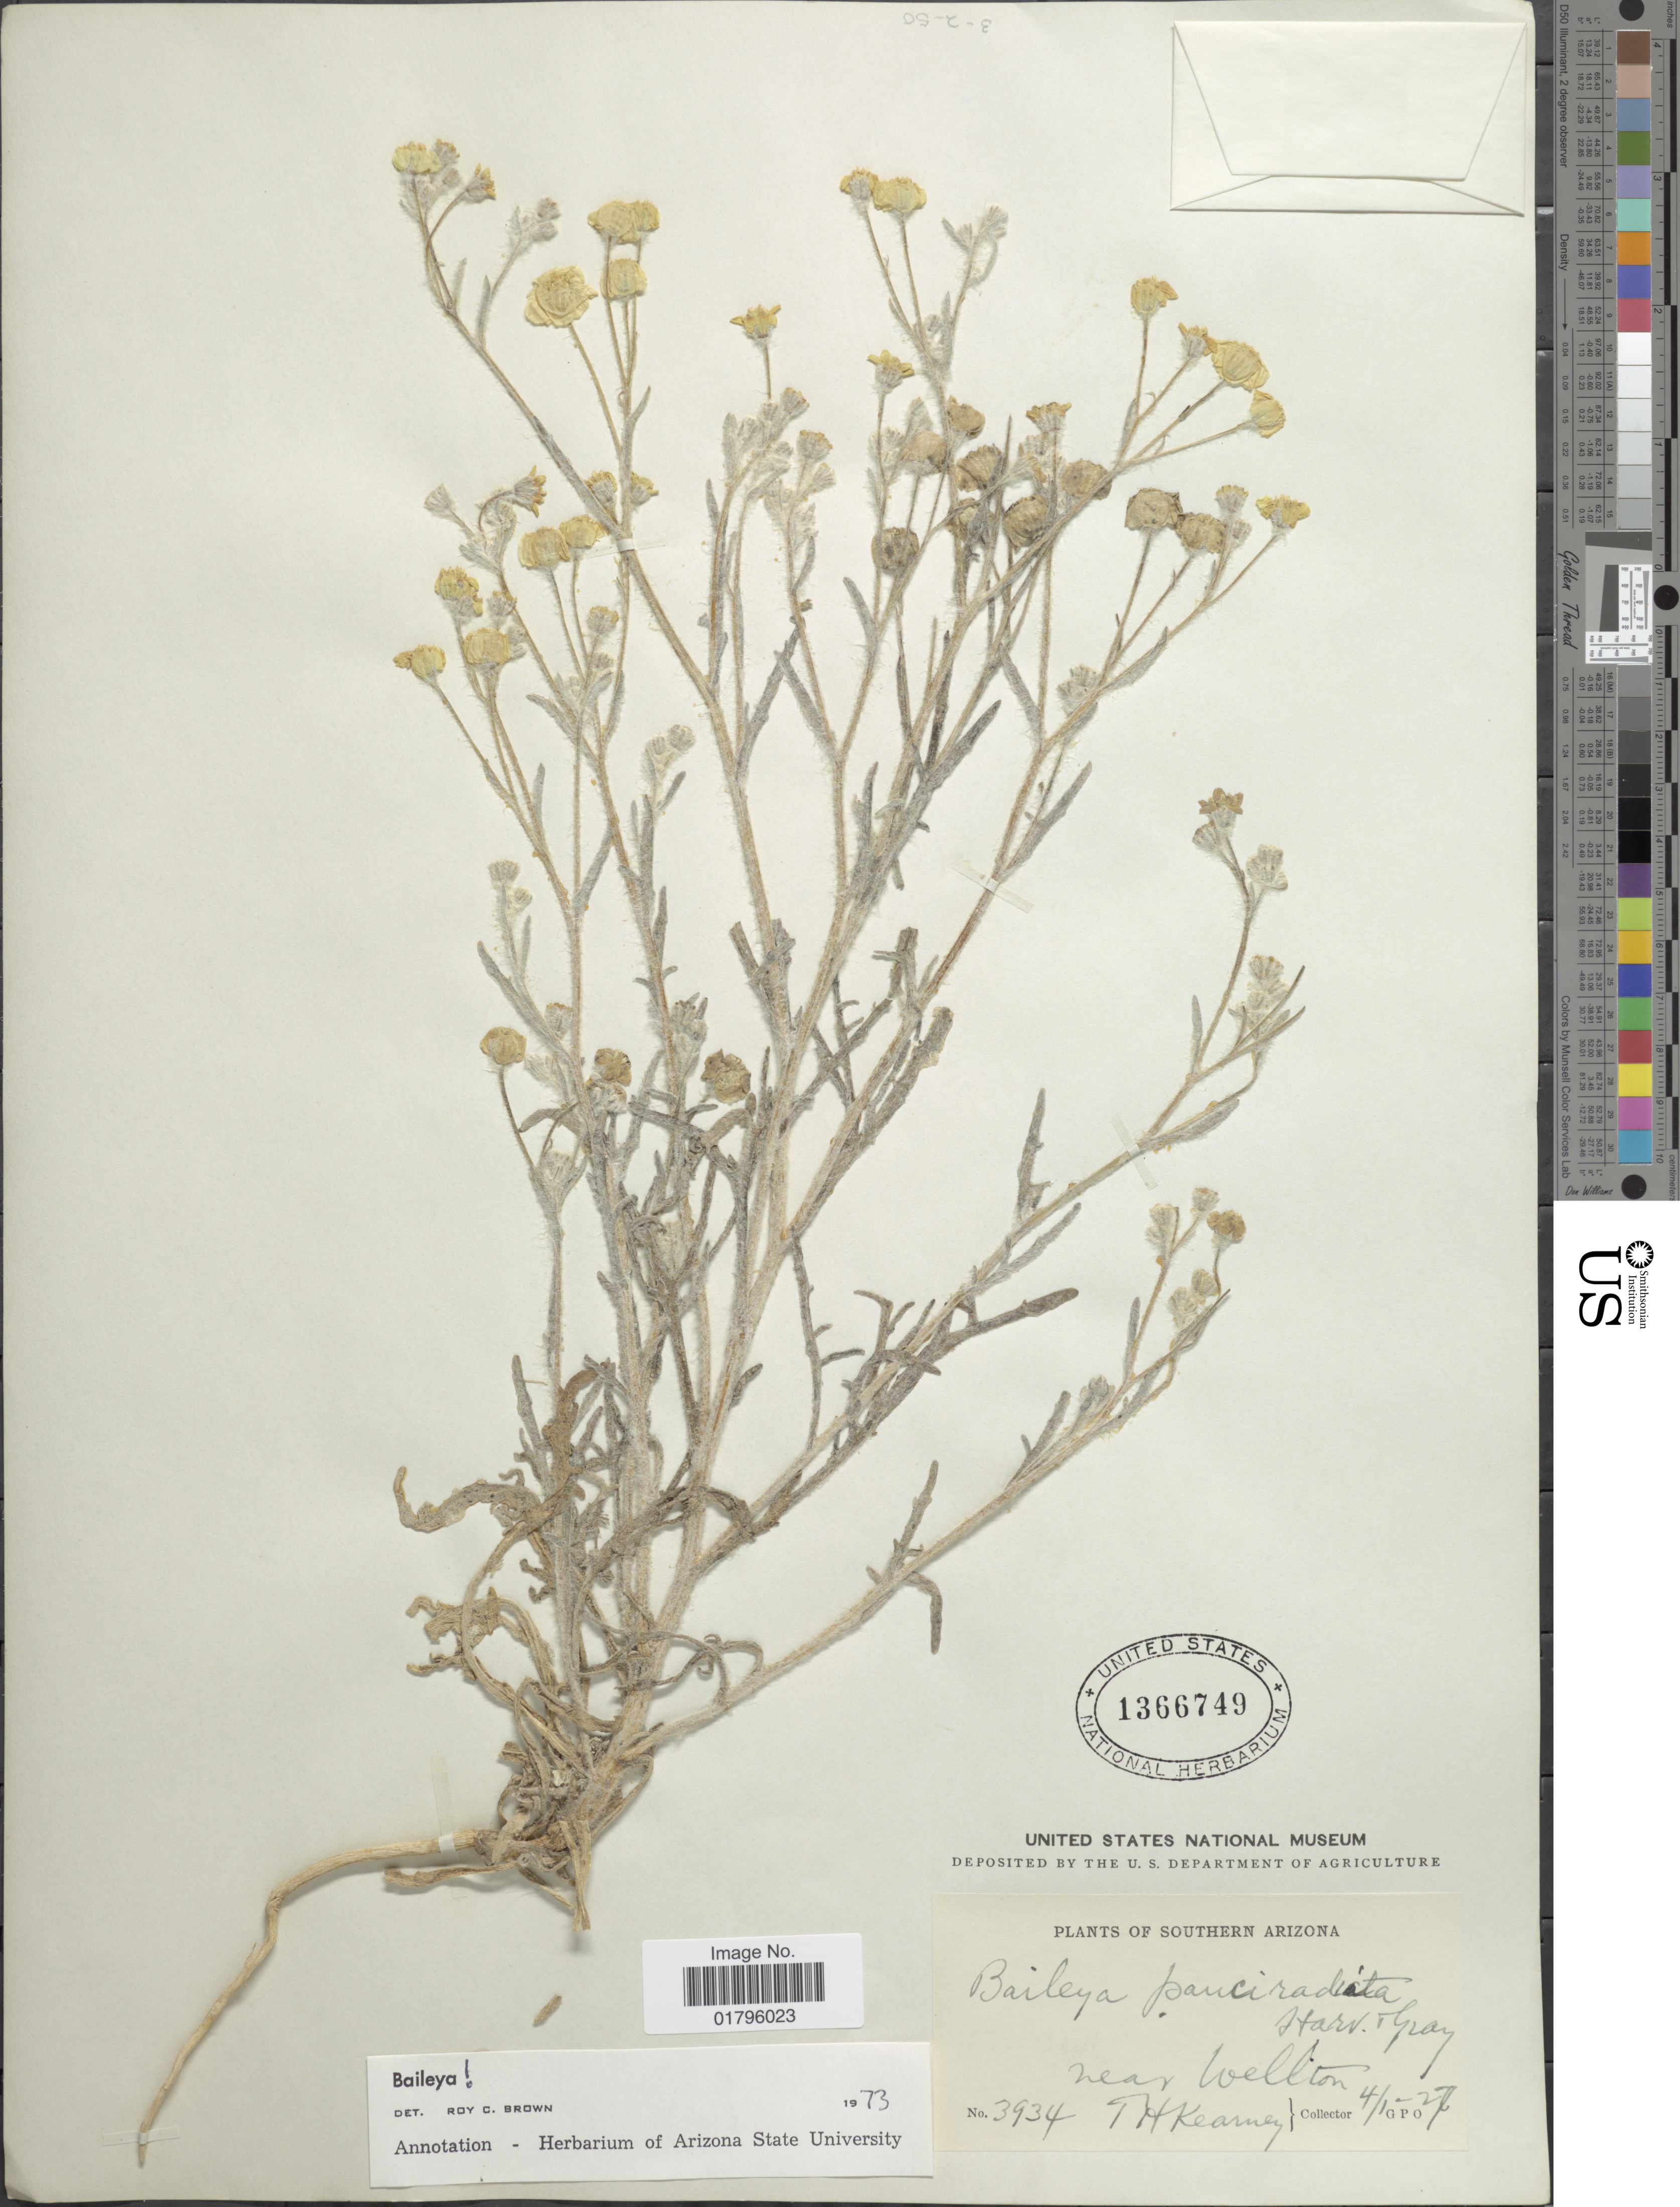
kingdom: Plantae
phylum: Tracheophyta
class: Magnoliopsida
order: Asterales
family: Asteraceae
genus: Baileya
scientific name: Baileya pauciradiata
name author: Harv. & A. Gray ex A. Gray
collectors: T. H. Kearney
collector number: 3934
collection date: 1927-01-04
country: United States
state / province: Arizona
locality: Southern Arizona, near Wellton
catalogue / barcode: US 1366749